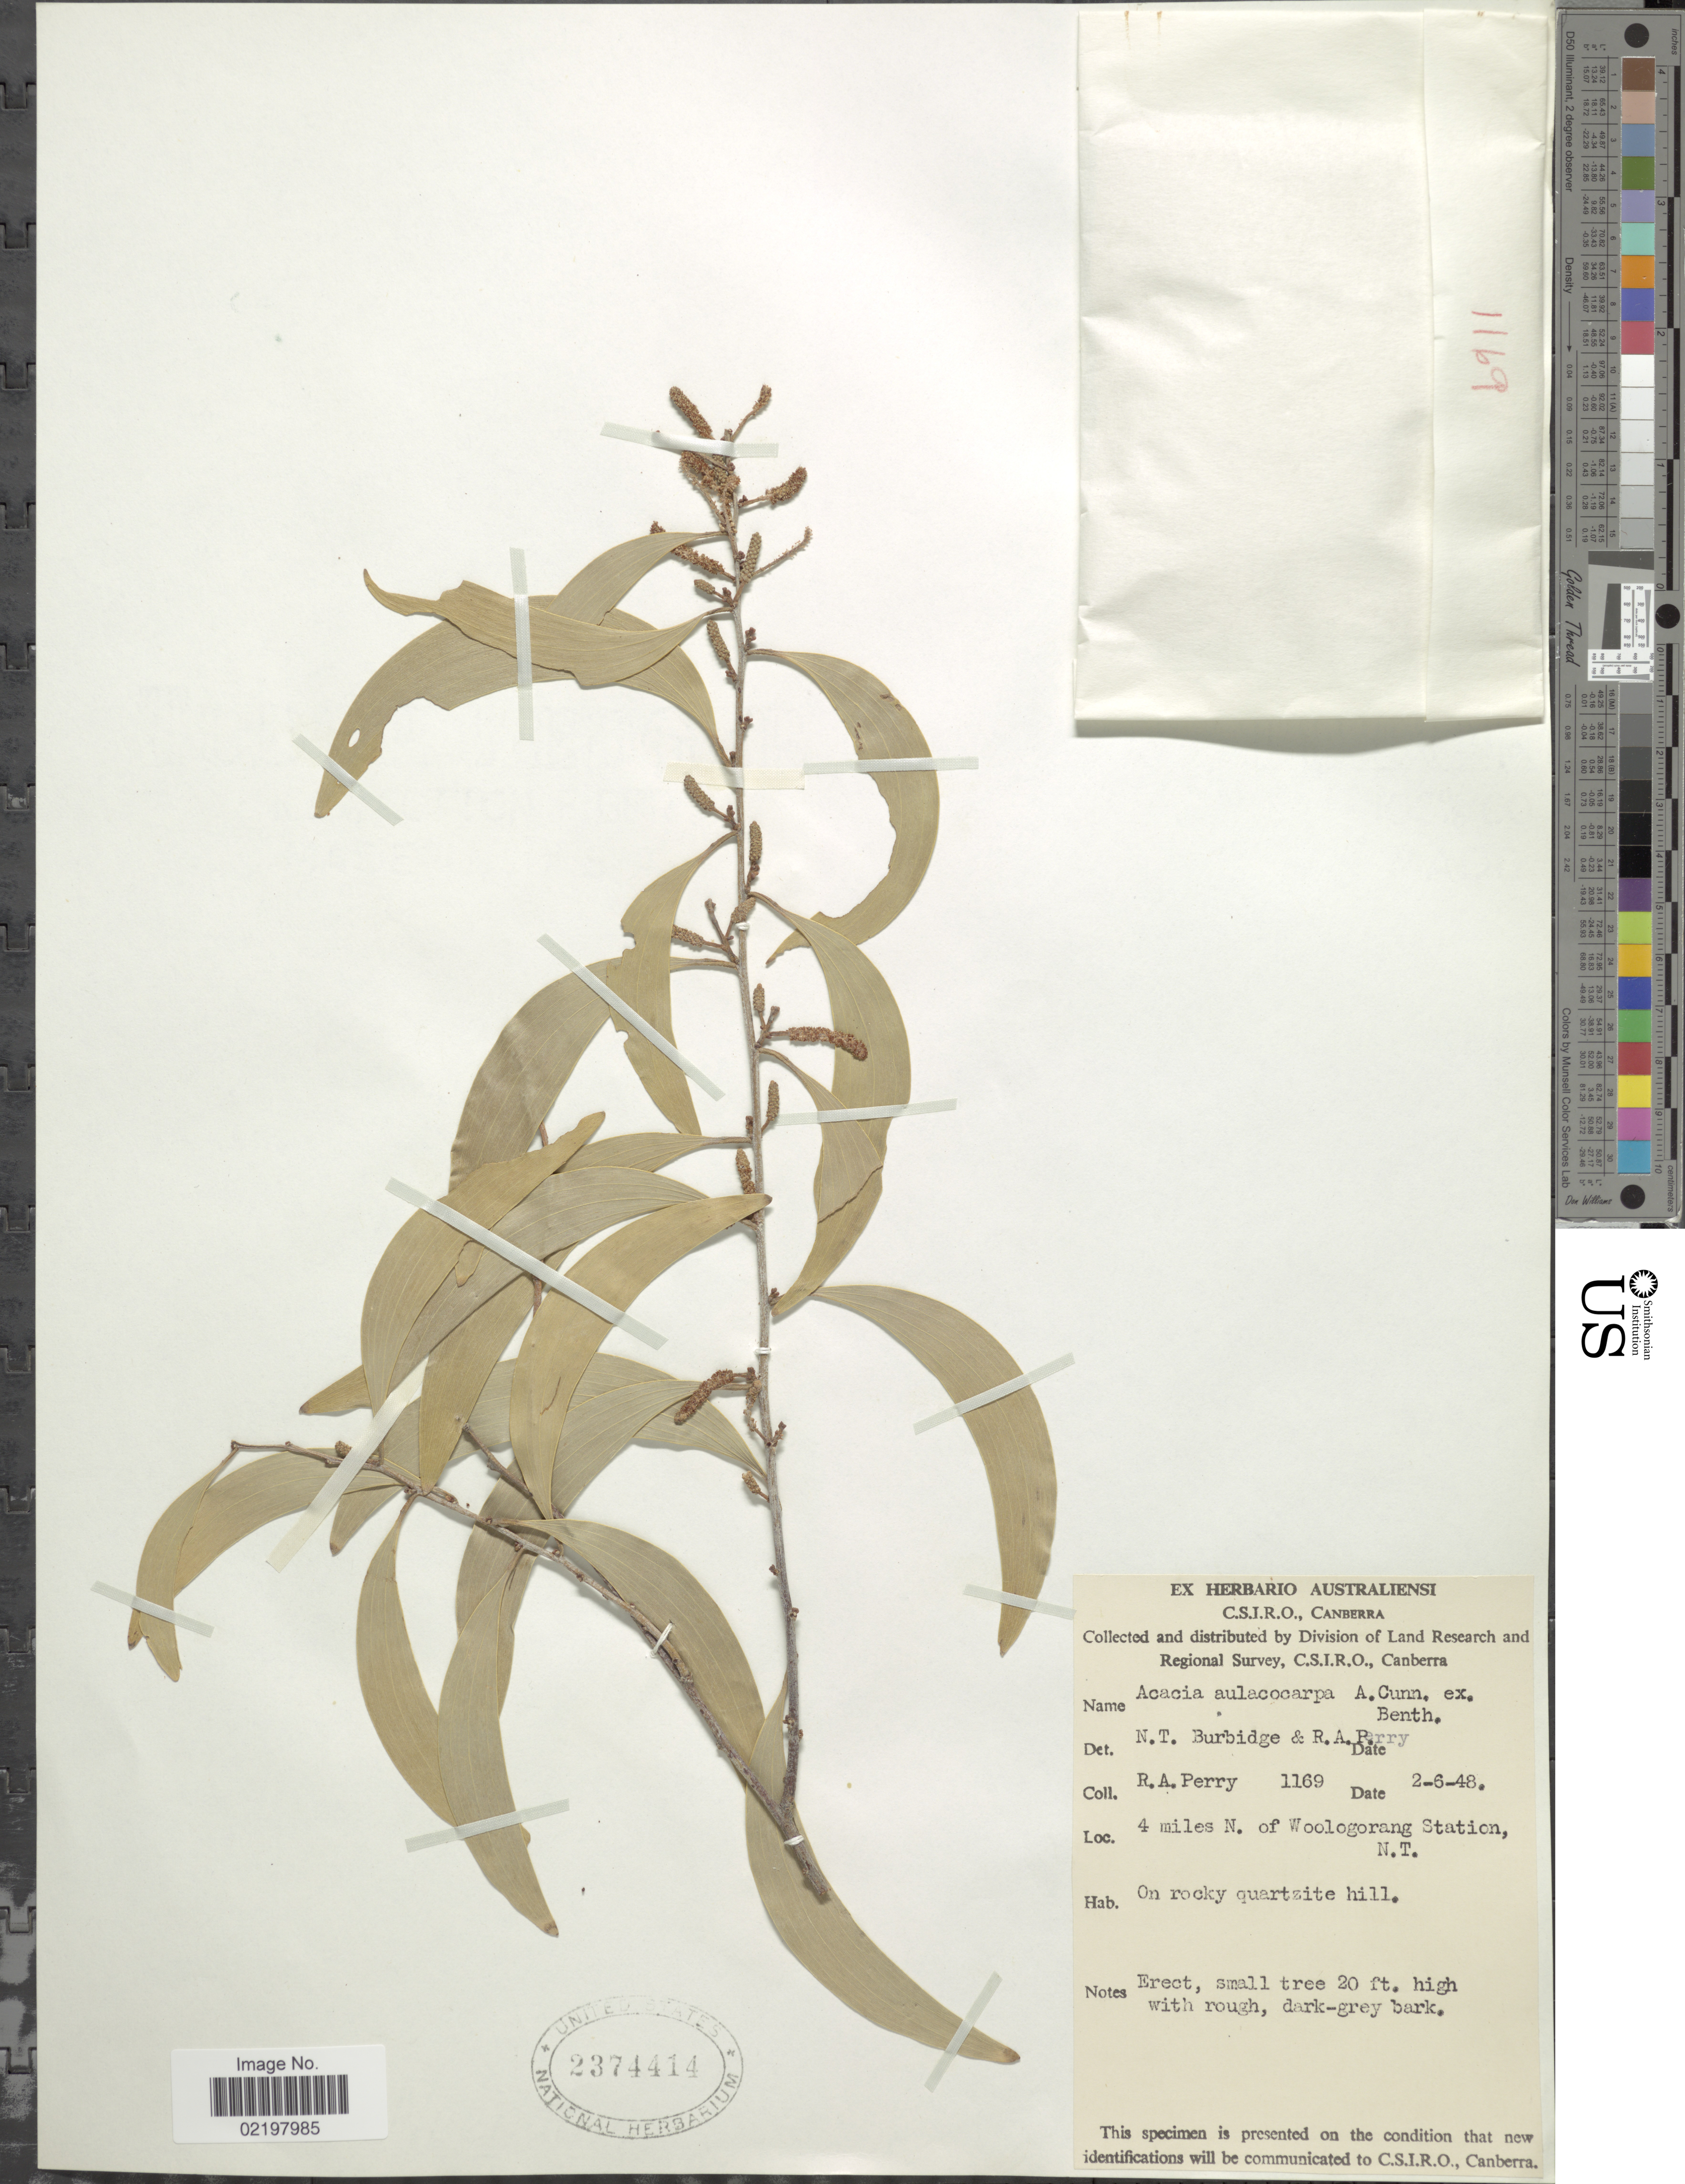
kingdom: Plantae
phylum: Tracheophyta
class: Magnoliopsida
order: Fabales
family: Fabaceae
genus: Acacia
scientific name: Acacia aulacocarpa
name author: A. Cunn. ex Benth.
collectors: Perry, R. A.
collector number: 1169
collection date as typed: Transcribed d/m/y: 2/6/48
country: Australia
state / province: Northern Territory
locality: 4 miles N. of Woologorang Station, N.T.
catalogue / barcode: US 2374414